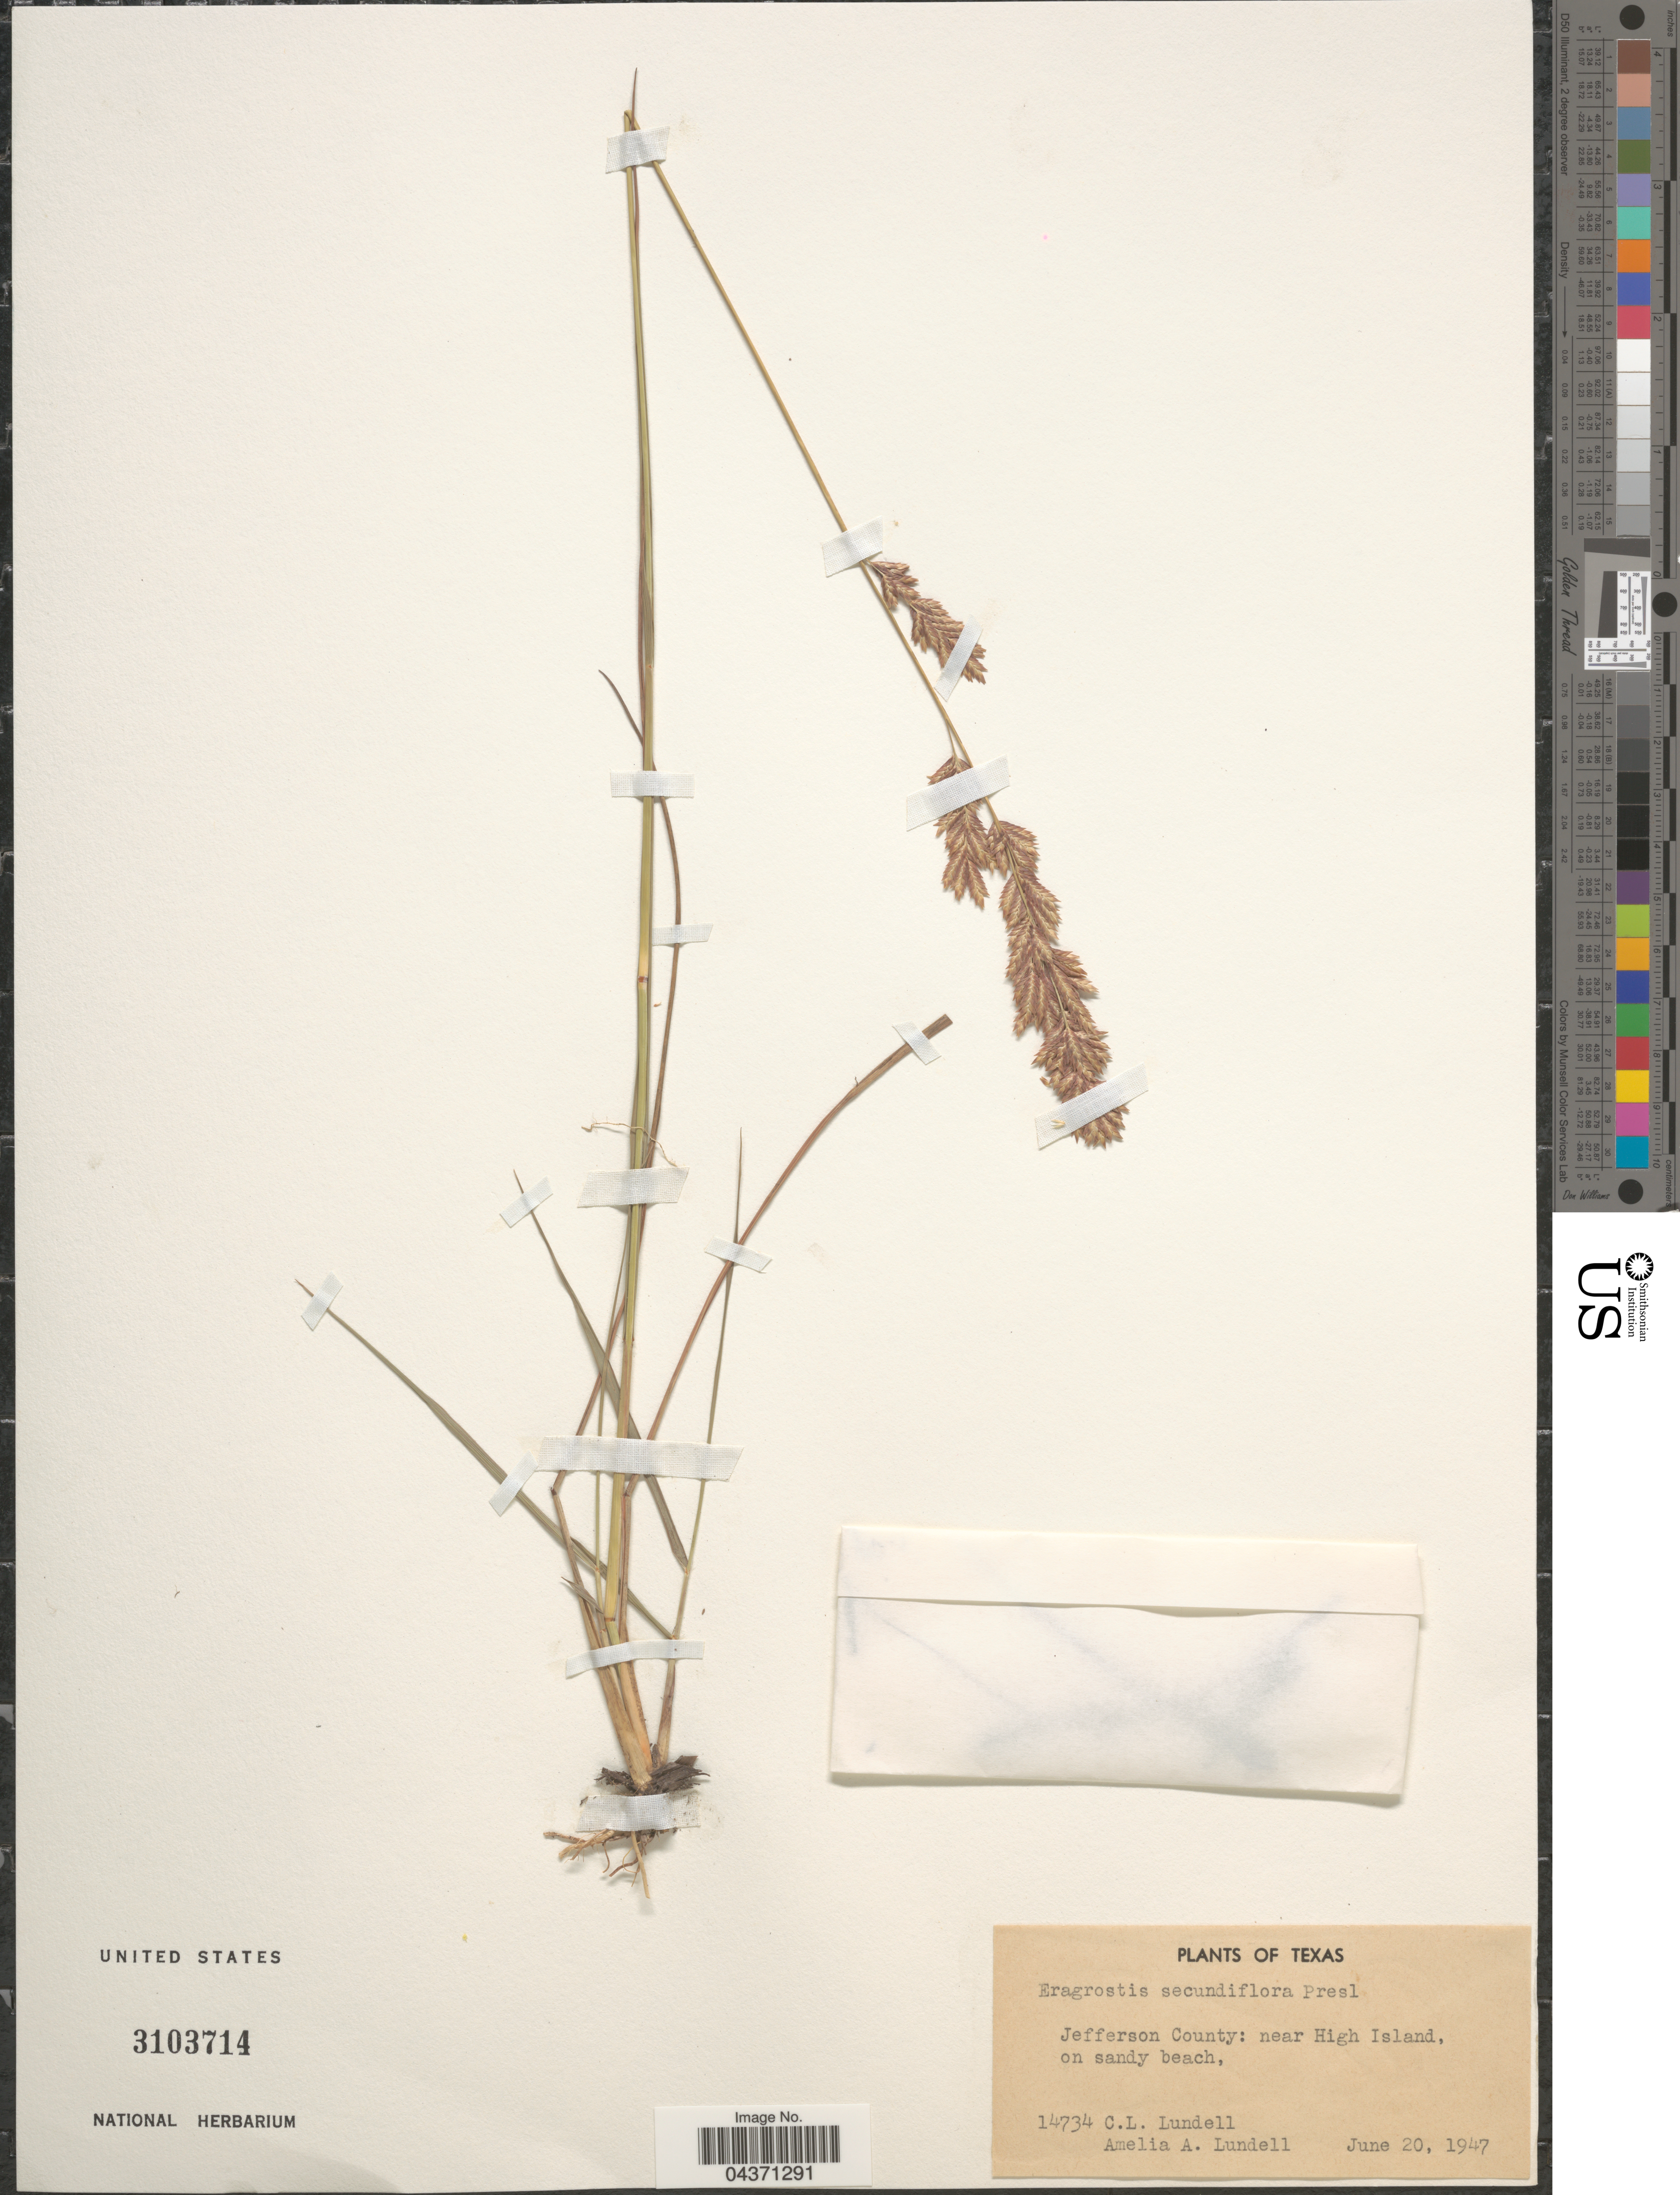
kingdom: Plantae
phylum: Tracheophyta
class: Liliopsida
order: Poales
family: Poaceae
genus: Eragrostis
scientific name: Eragrostis secundiflora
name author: J. Presl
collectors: C. L. Lundell & A. A. Lundell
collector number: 14734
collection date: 1947-06-20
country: United States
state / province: Texas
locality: Jefferson County: near High Island.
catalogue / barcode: US 3103714